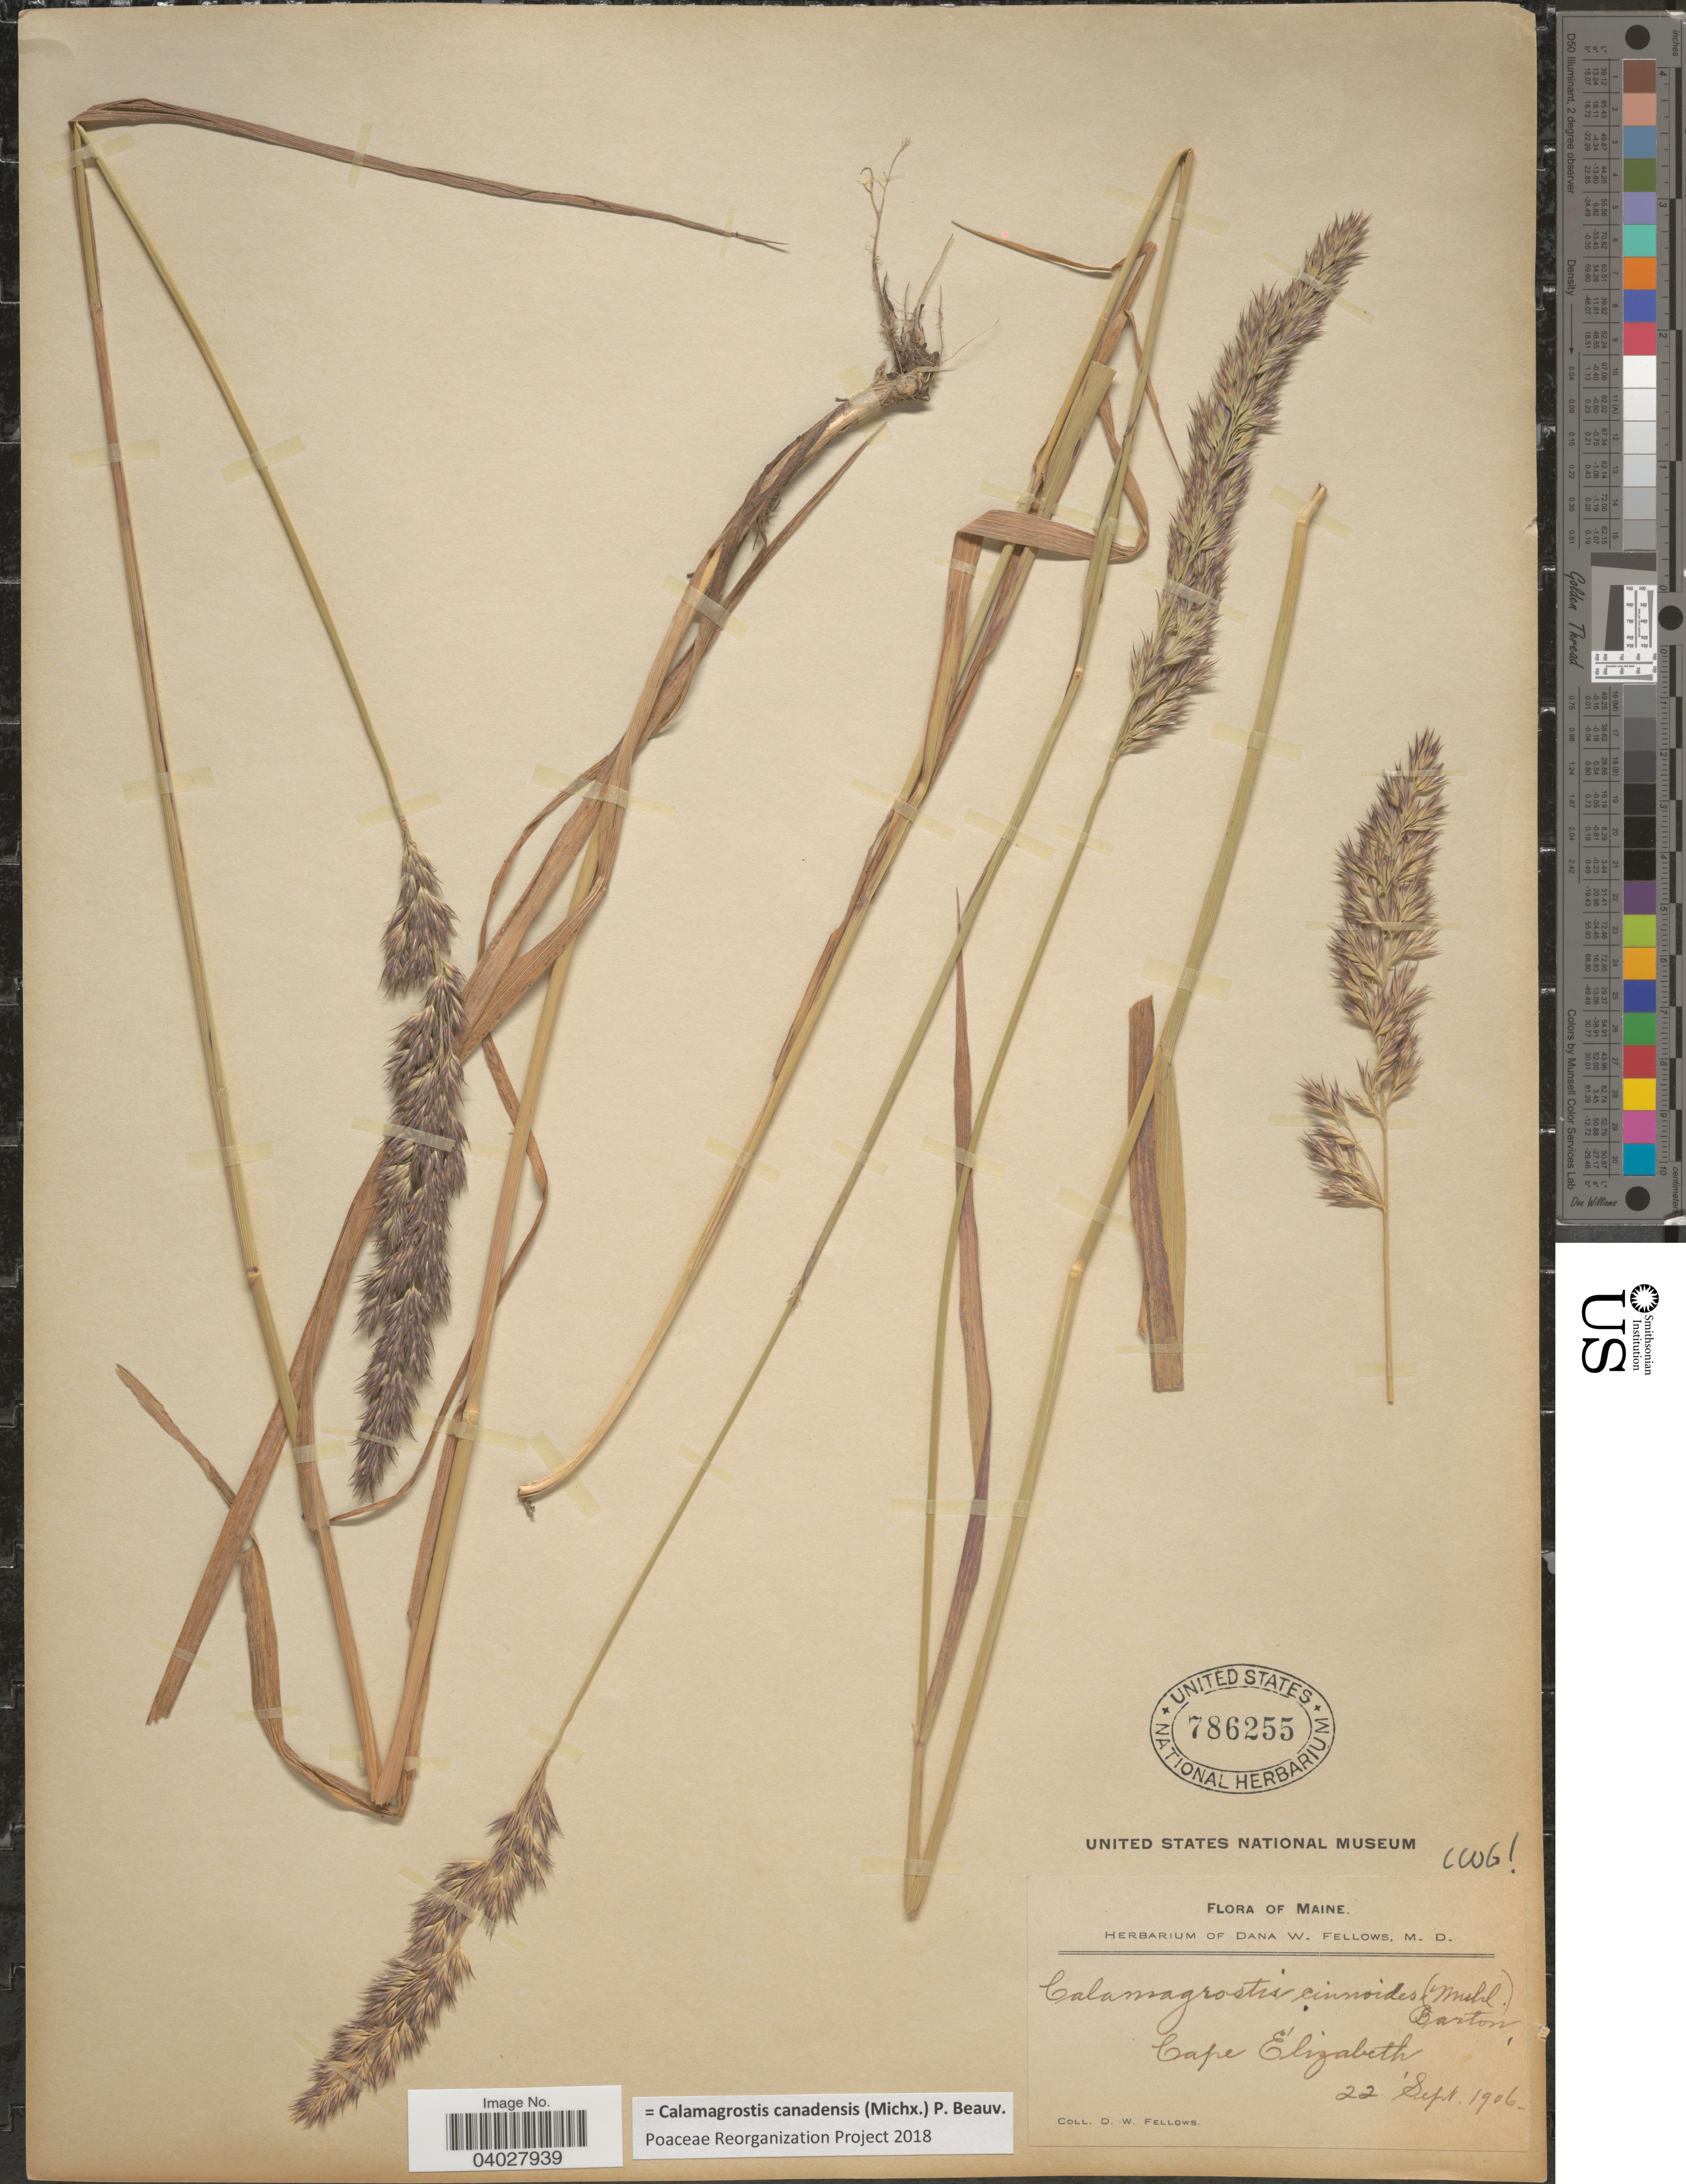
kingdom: Plantae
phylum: Tracheophyta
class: Liliopsida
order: Poales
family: Poaceae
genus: Calamagrostis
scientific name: Calamagrostis canadensis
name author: (Michx.) P. Beauv.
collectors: D. W. Fellows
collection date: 1906-09-22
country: United States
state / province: Maine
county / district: Cumberland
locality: Cape Elizabeth.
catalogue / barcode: US 786255